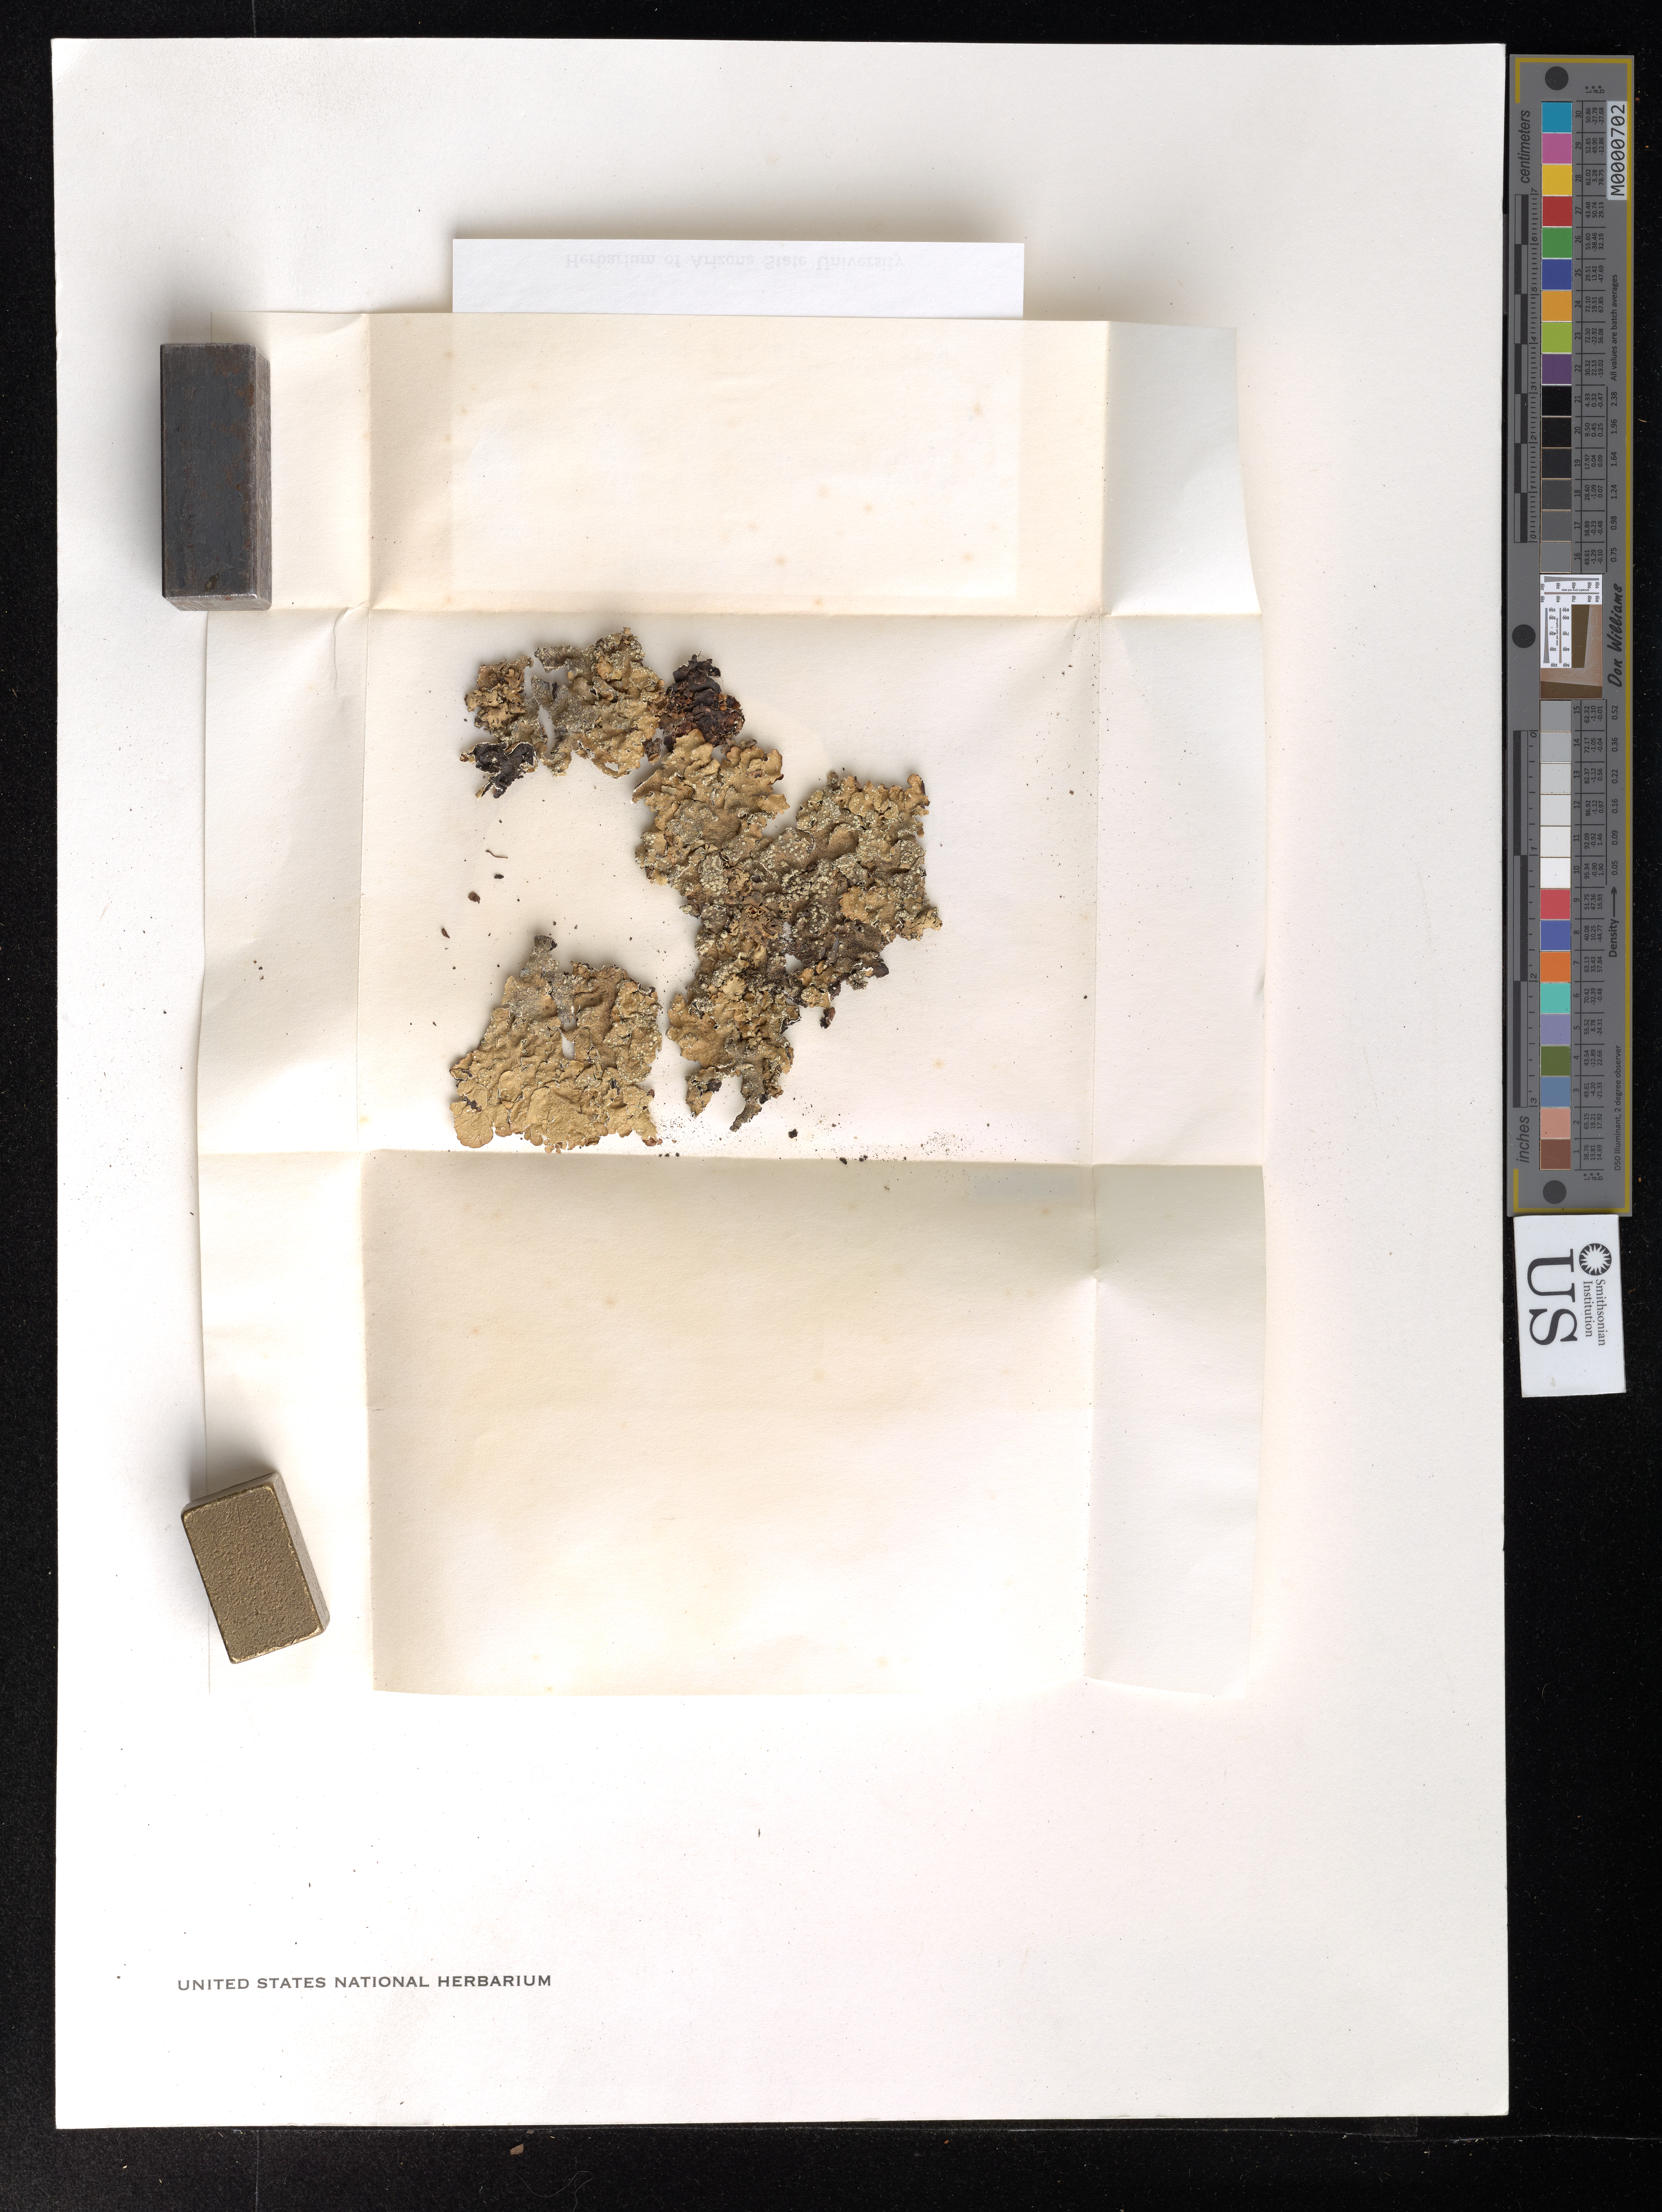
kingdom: Fungi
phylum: Ascomycota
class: Lecanoromycetes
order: Lecanorales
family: Parmeliaceae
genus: Flavopunctelia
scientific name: Flavopunctelia flaventior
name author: (Stirt.) Hale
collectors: T. H. Nash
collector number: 11825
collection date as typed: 11 Oct 1975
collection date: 1975-10-11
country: United States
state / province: Arizona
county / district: Navajo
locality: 4 mi n of white river on fort apache reservation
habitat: N-facing bluff dominated by robinia and quercus on basalt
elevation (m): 1737